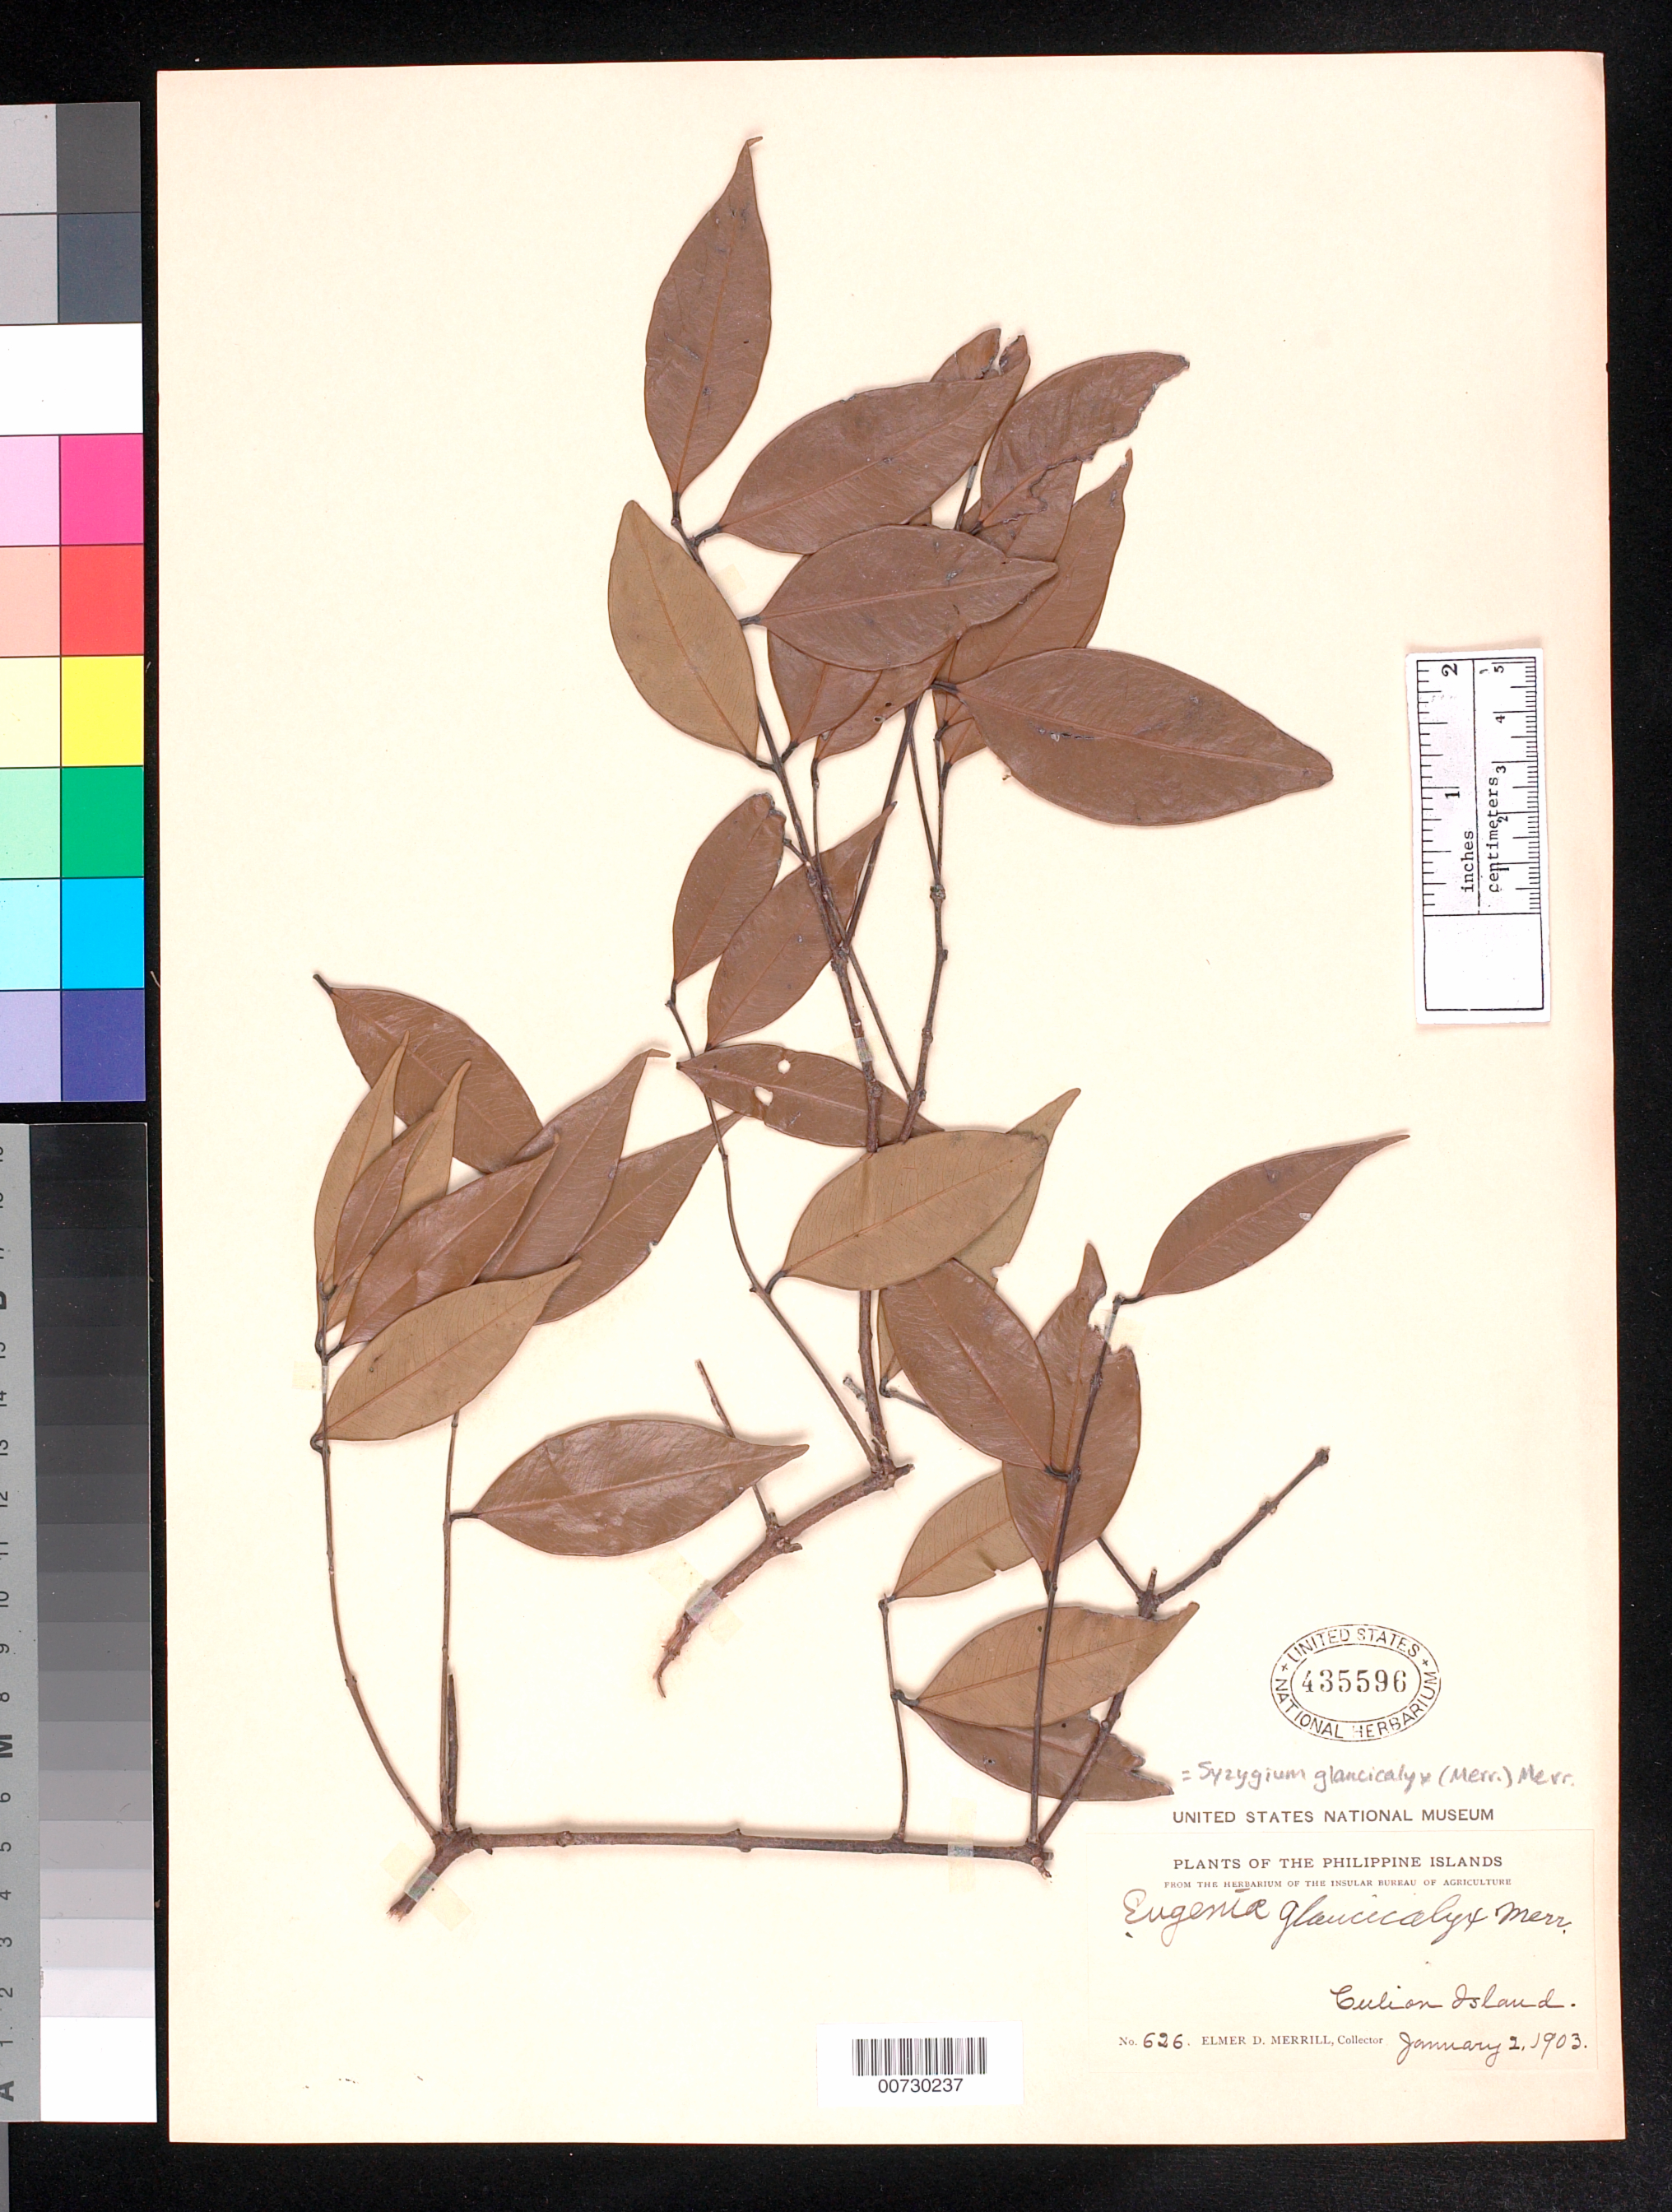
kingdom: Plantae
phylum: Tracheophyta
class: Magnoliopsida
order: Myrtales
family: Myrtaceae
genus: Syzygium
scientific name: Syzygium glaucicalyx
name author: (Merr.) Merr.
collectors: E. D. Merrill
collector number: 626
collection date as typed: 2 Jan 1903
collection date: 1903-01-02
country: Philippines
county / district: Culion Island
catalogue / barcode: US 435596